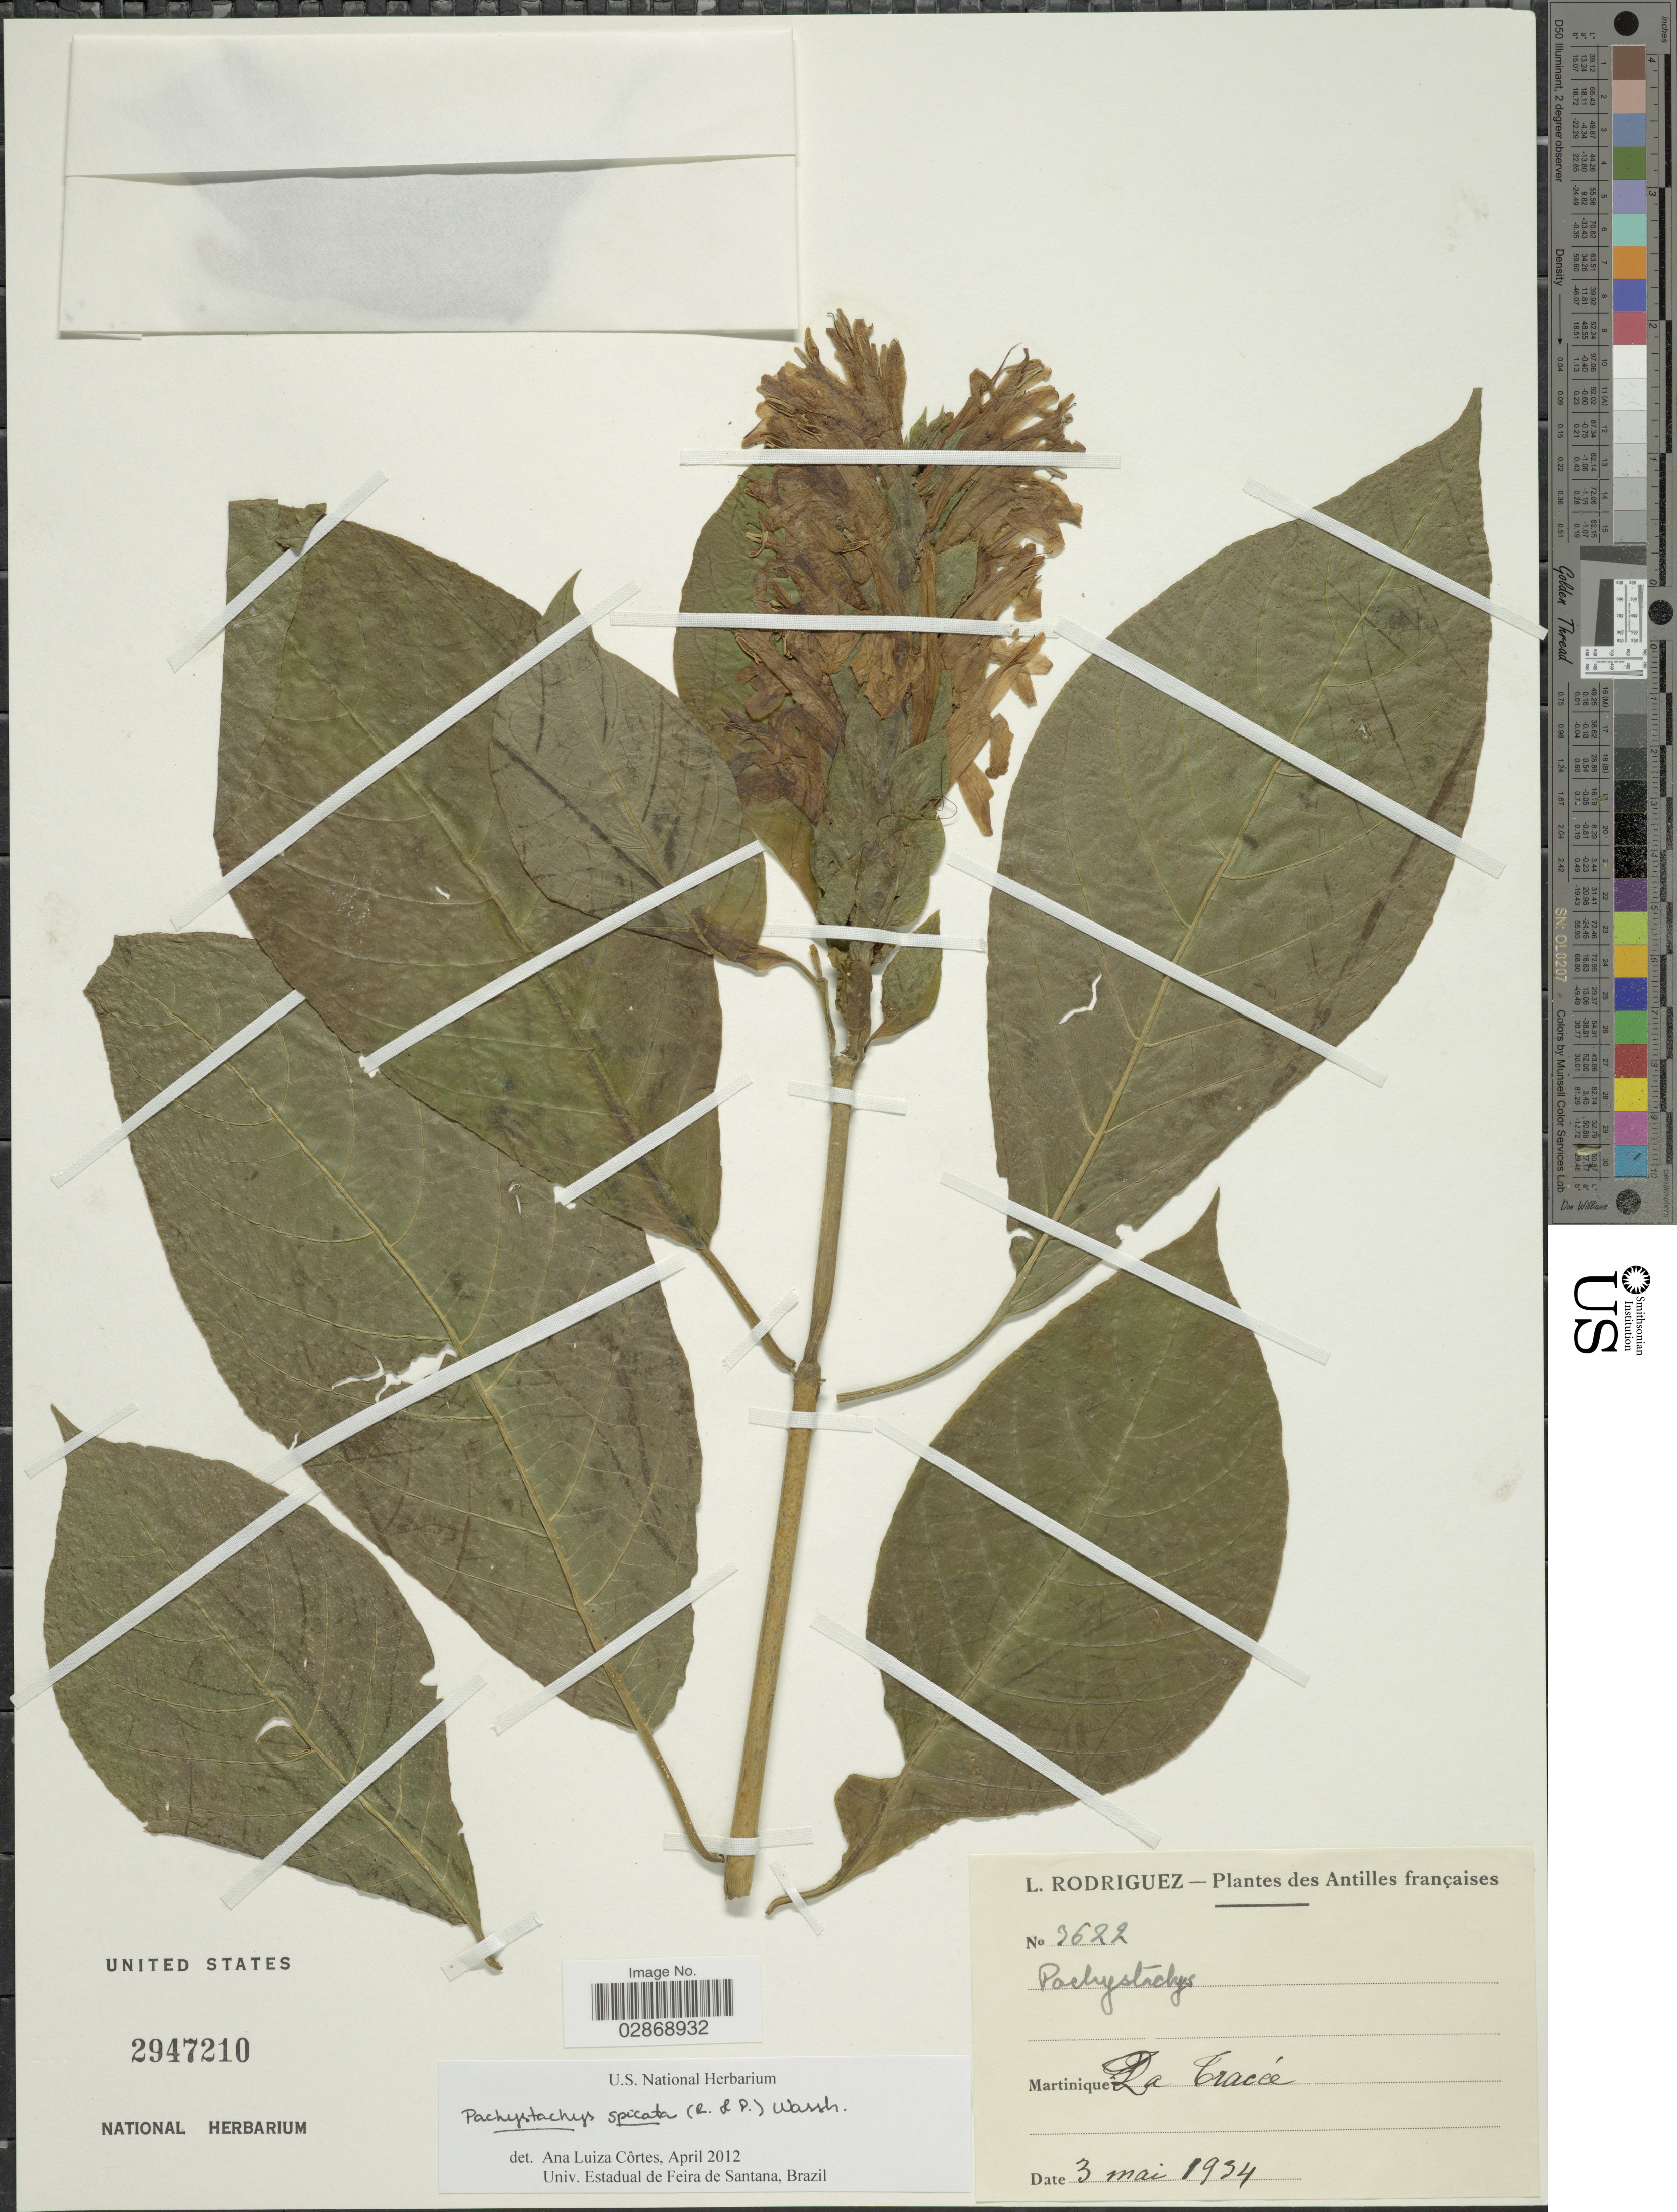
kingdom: Plantae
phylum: Tracheophyta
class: Magnoliopsida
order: Lamiales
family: Acanthaceae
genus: Pachystachys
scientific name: Pachystachys spicata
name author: (Ruiz & Pav.) Wassh.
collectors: L. Rodriguez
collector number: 3622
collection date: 1934-05-03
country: Martinique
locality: Antilles françaises. La Tracée.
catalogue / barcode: US 2947210